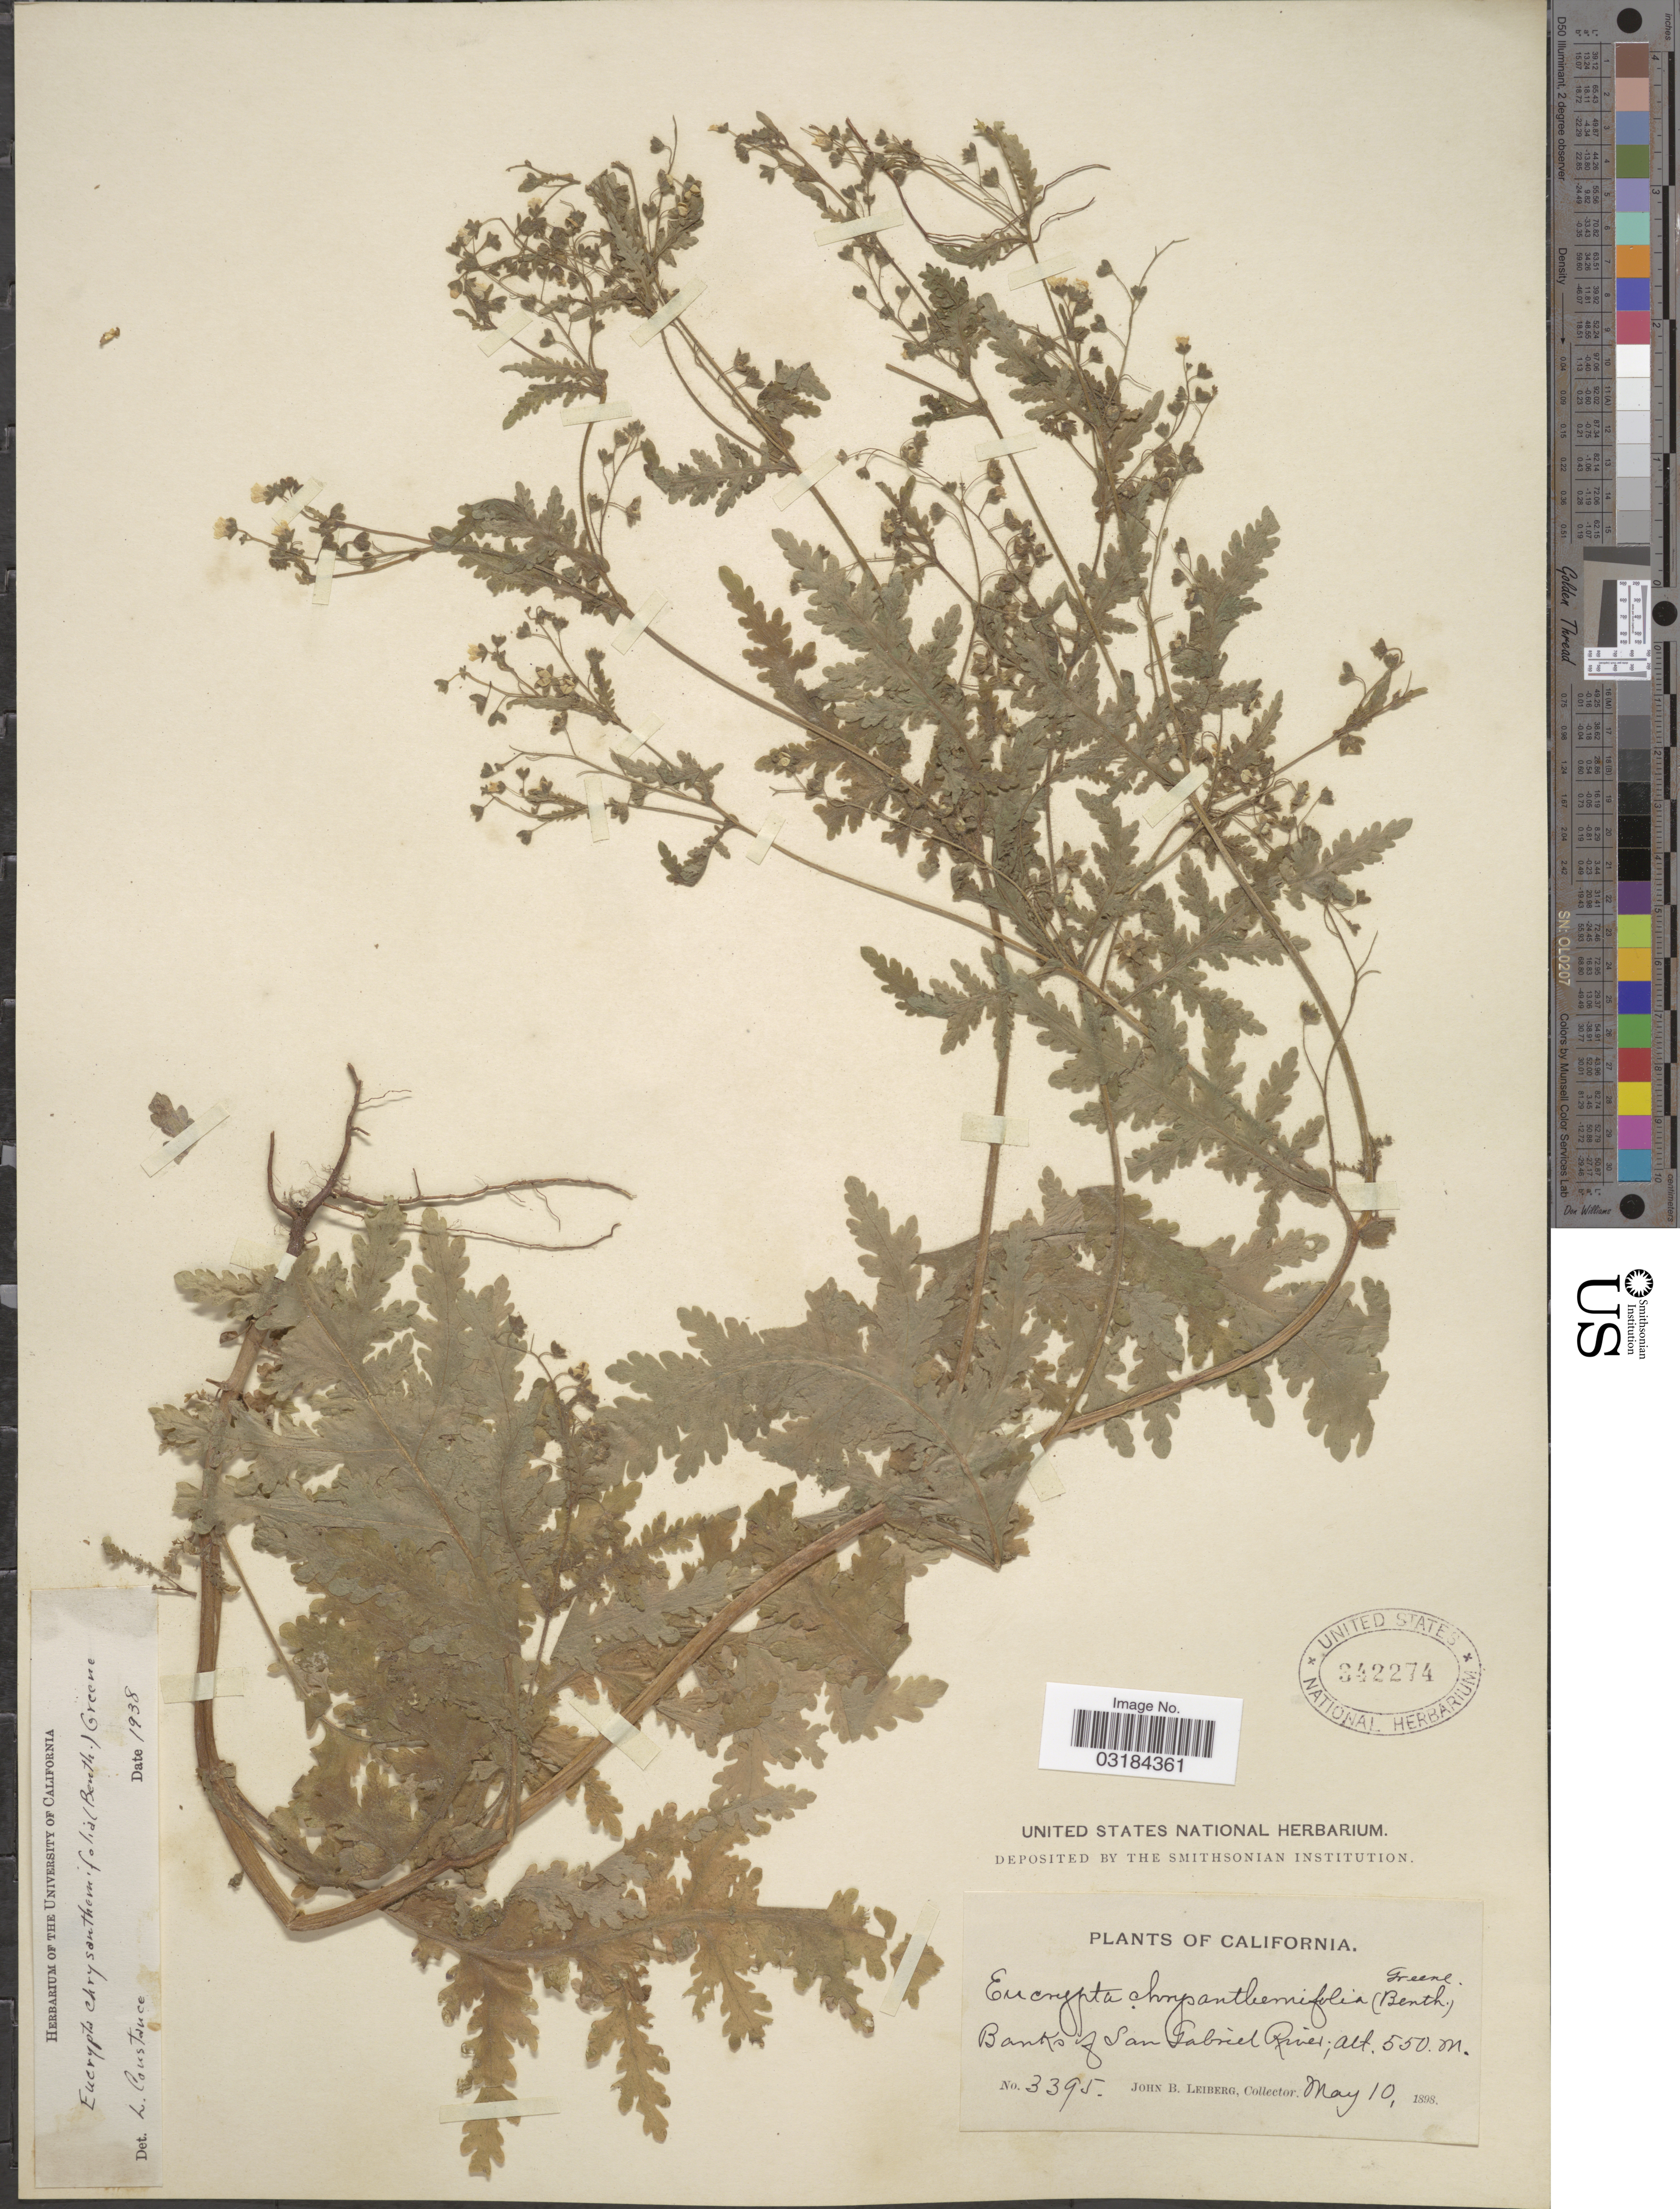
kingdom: Plantae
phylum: Tracheophyta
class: Magnoliopsida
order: Boraginales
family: Hydrophyllaceae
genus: Eucrypta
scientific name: Eucrypta chrysanthemifolia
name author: (Benth.) Greene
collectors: J. B. Leiberg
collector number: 3395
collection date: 1898-05-10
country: United States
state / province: California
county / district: Los Angeles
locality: Banks of San Gabriel River.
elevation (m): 550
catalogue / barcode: US 342274